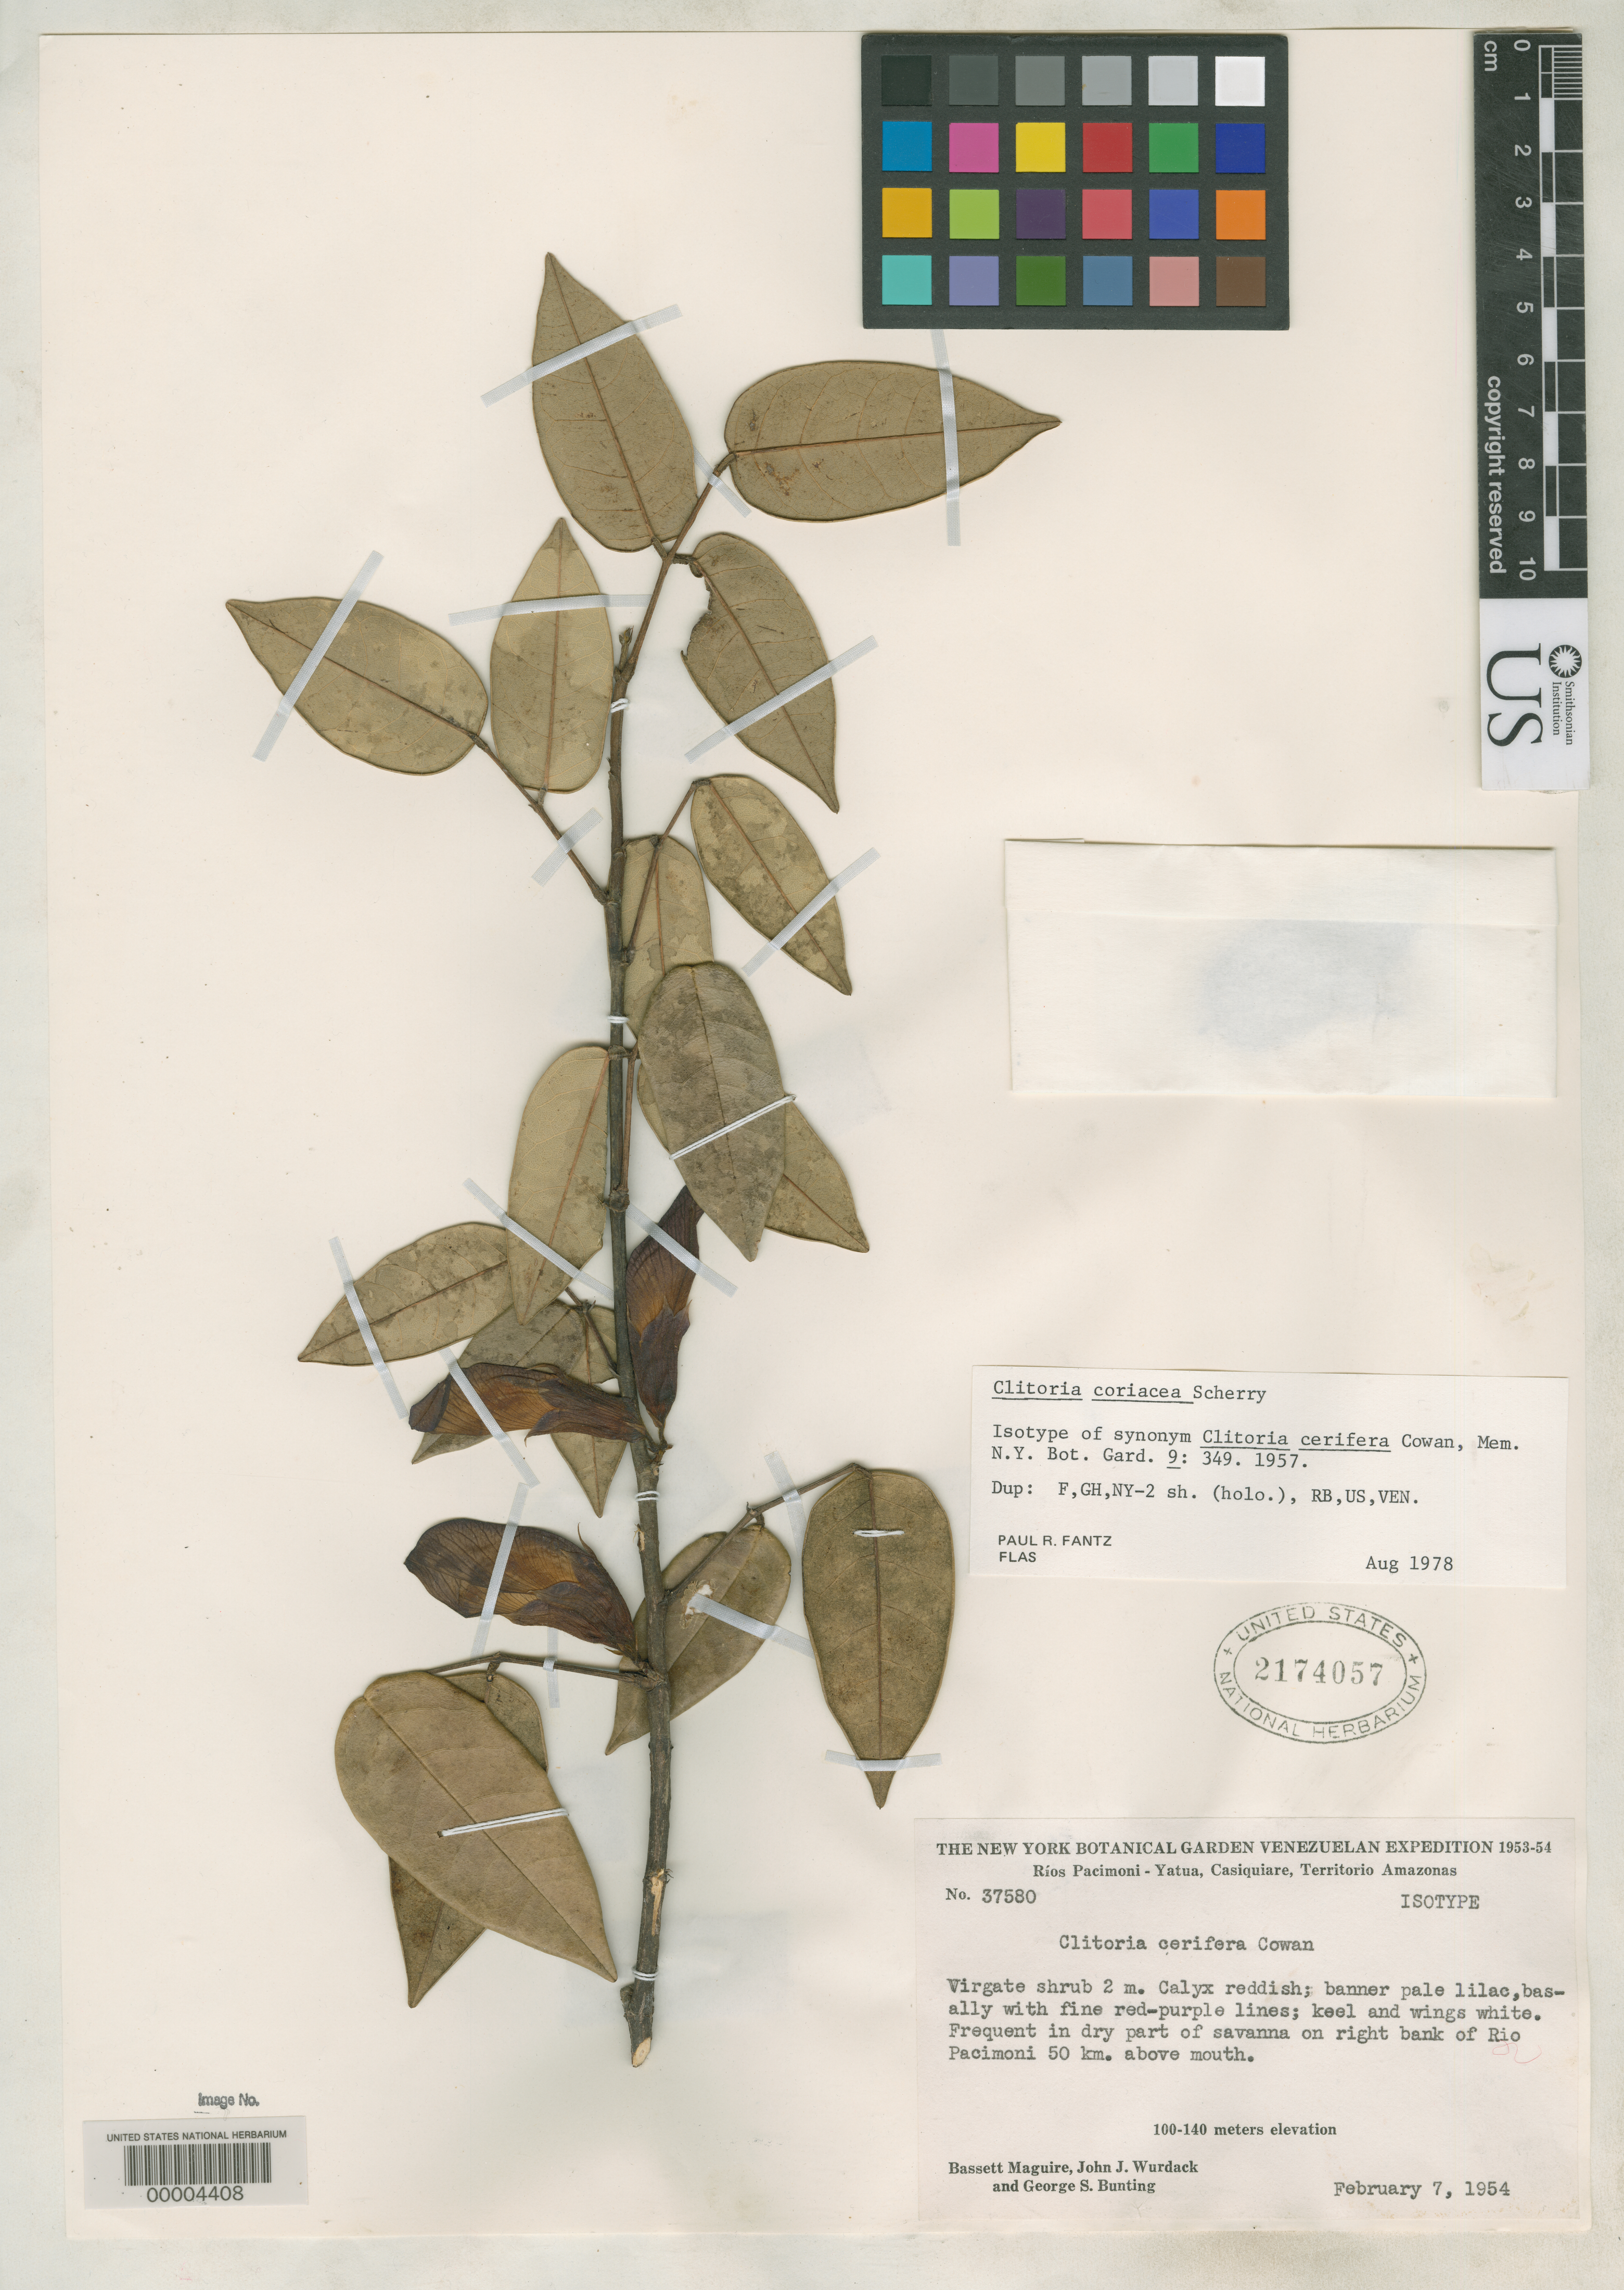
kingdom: Plantae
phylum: Tracheophyta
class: Magnoliopsida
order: Fabales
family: Fabaceae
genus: Clitoria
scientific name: Clitoria cerifera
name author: R.S. Cowan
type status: Isotype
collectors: B. Maguire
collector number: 37580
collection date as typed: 07 Feb 1954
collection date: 1954-02-07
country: Venezuela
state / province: Amazonas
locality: Rios Pacimoni, Yatua.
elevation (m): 100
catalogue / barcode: US 2174057